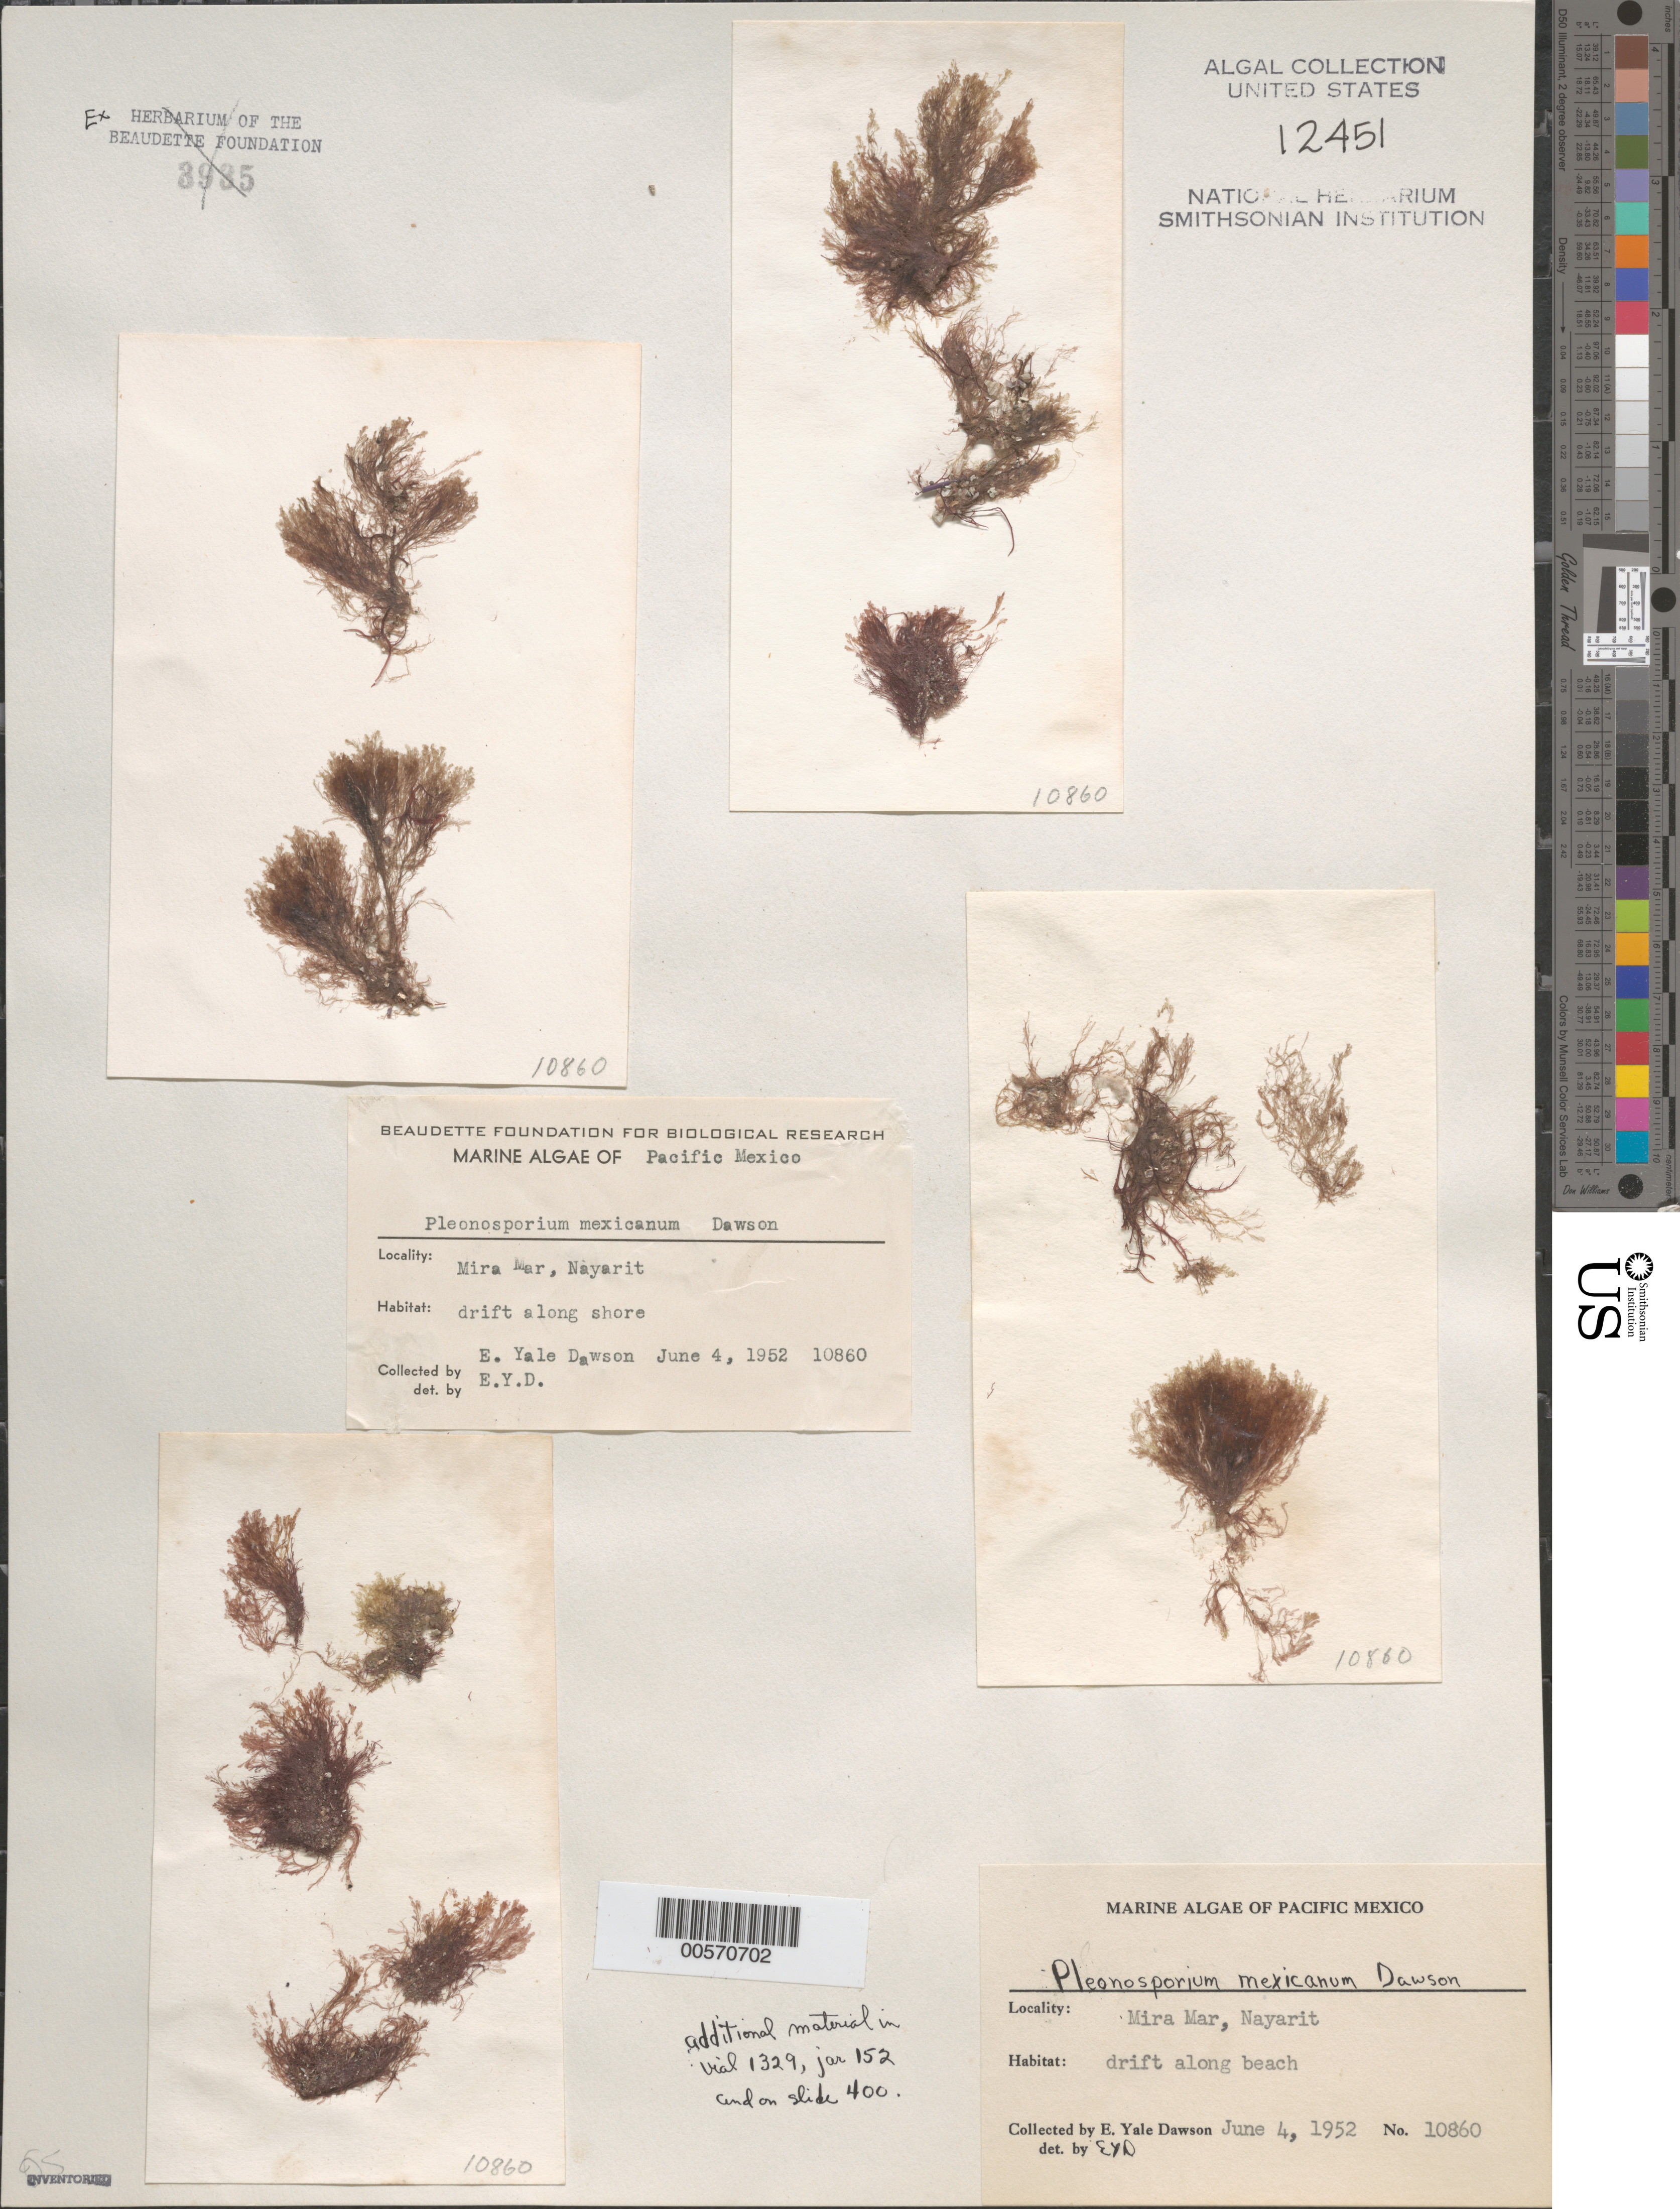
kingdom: Plantae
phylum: Rhodophyta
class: Florideophyceae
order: Ceramiales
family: Wrangeliaceae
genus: Pleonosporium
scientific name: Pleonosporium mexicanum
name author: E.Y. Dawson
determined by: Dawson, E. Y.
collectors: E. Y. Dawson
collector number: EYD 10860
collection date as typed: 04 Jun 1952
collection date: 1952-06-04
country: Mexico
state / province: Nayarit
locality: Miramar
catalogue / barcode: US 12451